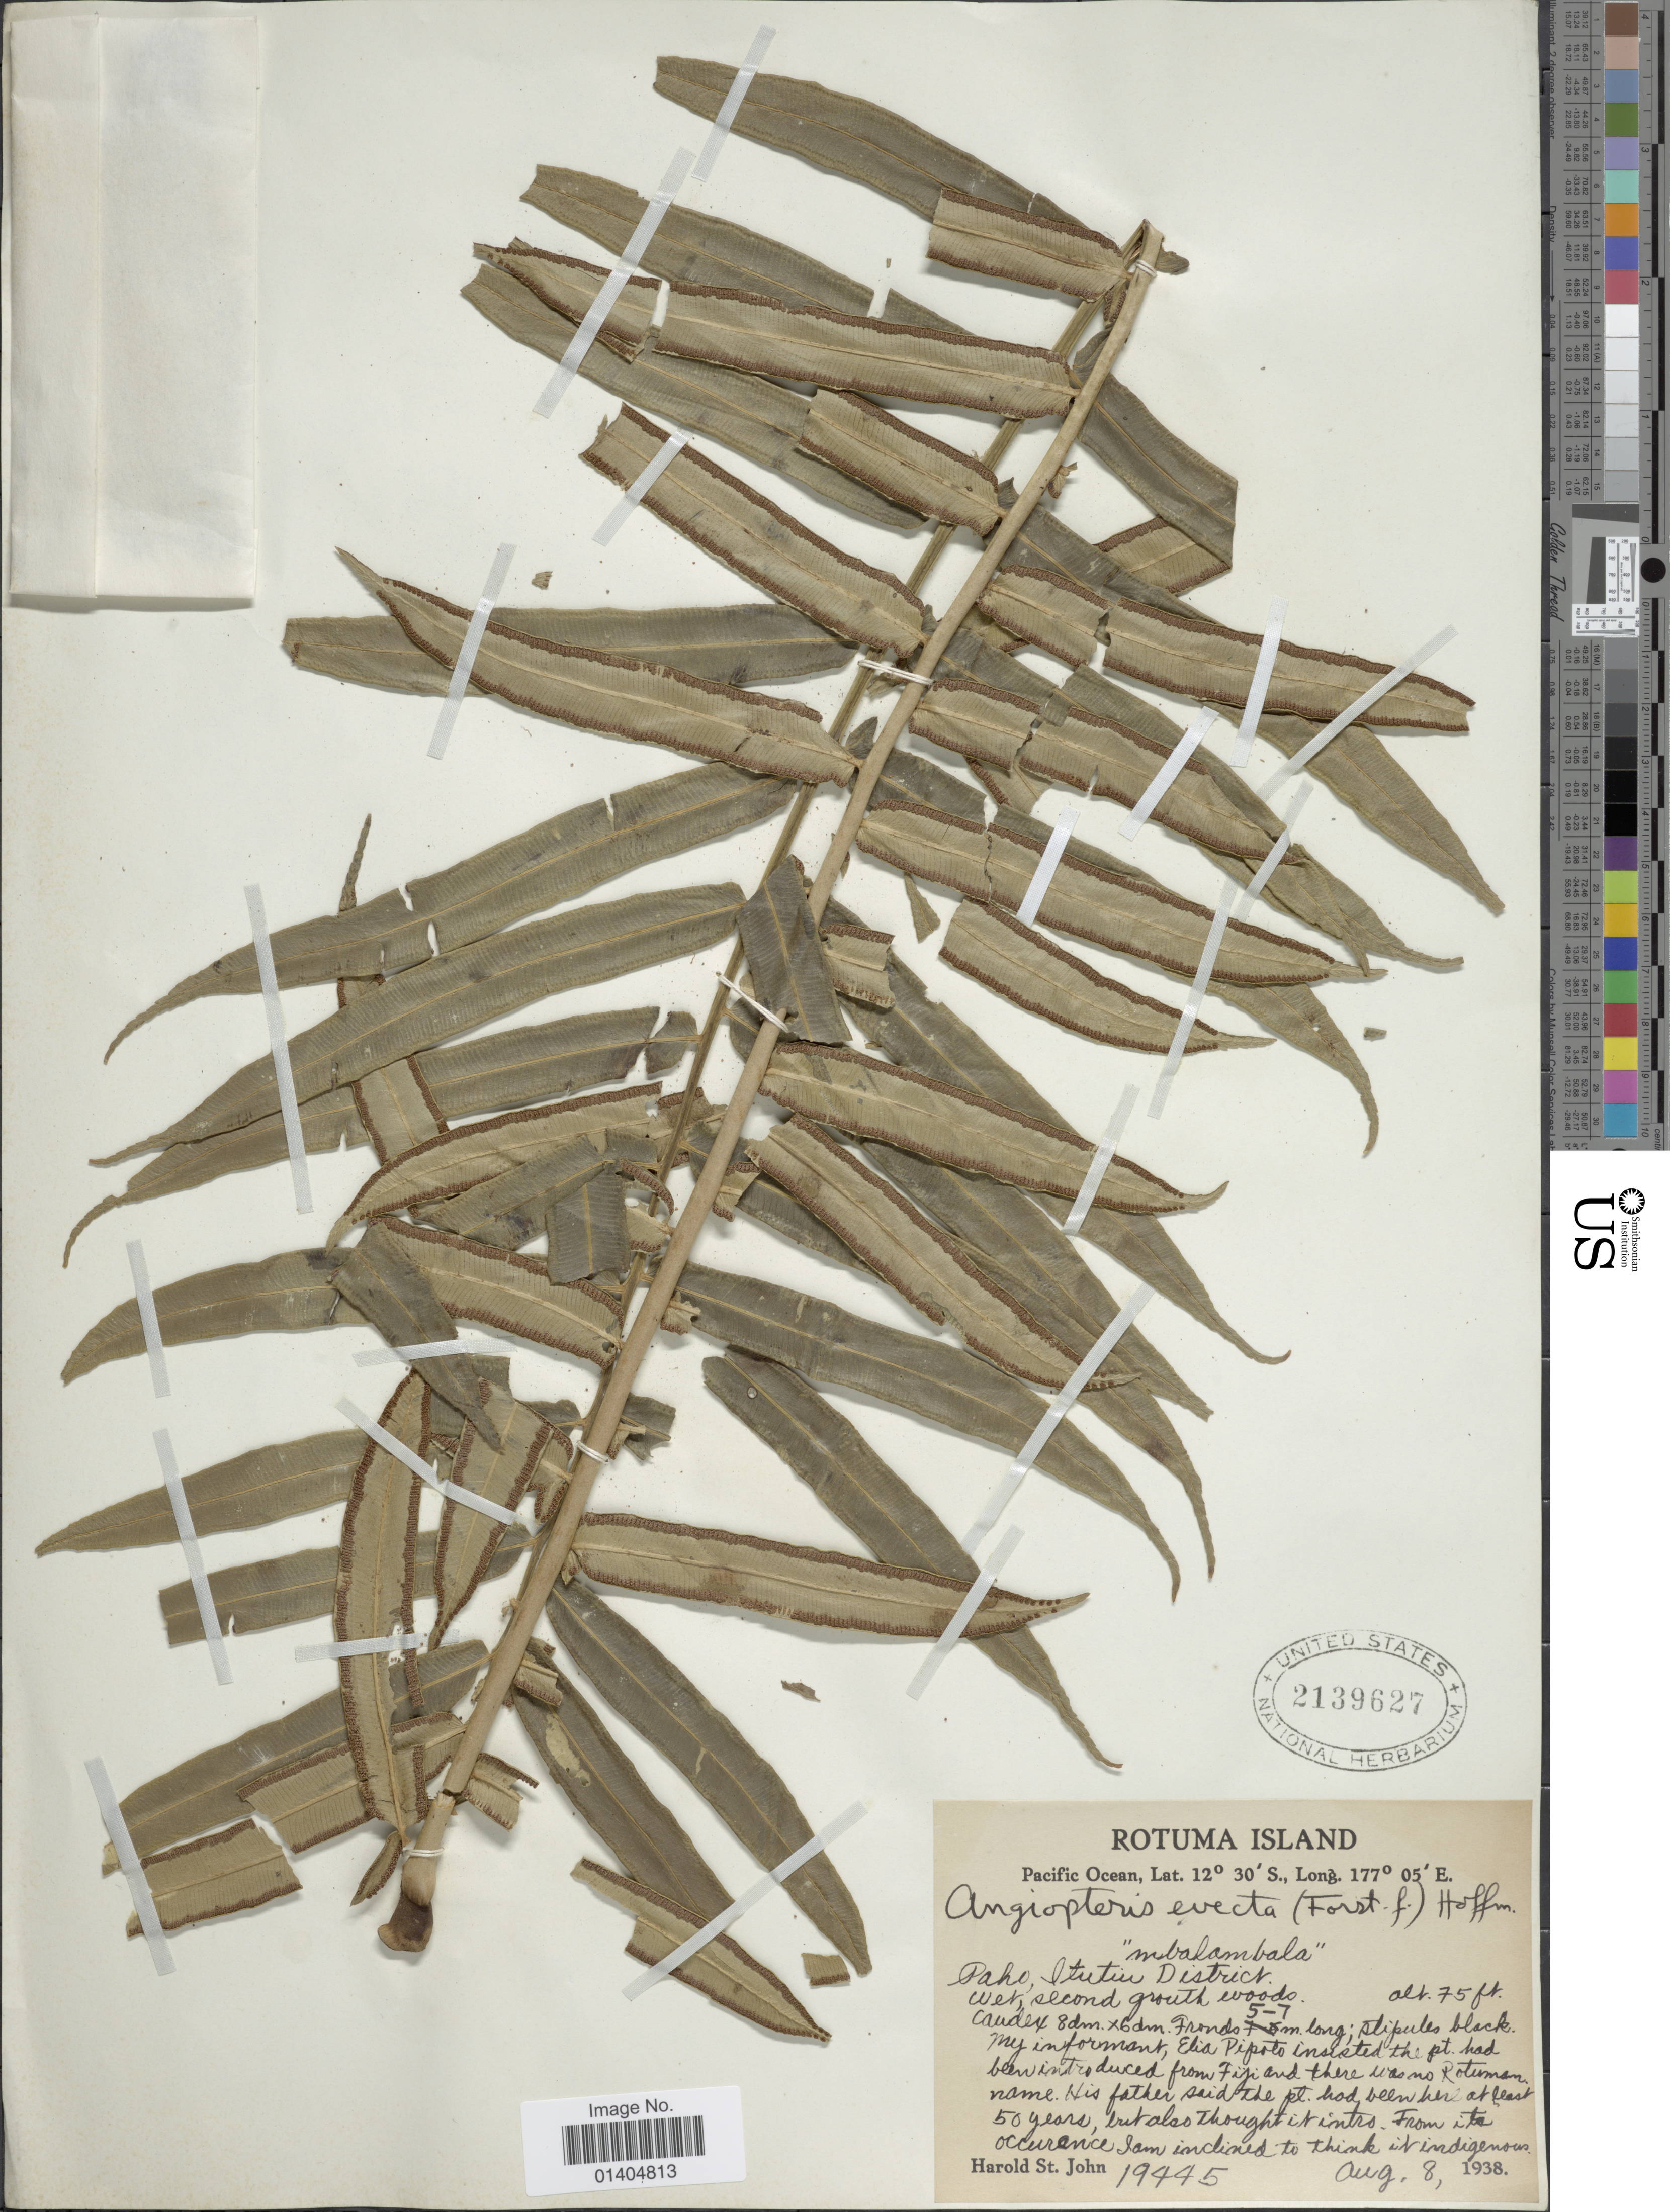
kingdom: Plantae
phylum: Tracheophyta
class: Polypodiopsida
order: Marattiales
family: Marattiaceae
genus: Angiopteris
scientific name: Angiopteris evecta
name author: (G. Forst.) Hoffm.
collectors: H. St. John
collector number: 19445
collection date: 1938-08-08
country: Fiji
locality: Rotuma Island, Pacific Ocean, Paho, Stutui District [interpreted]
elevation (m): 23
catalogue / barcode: US 2139627